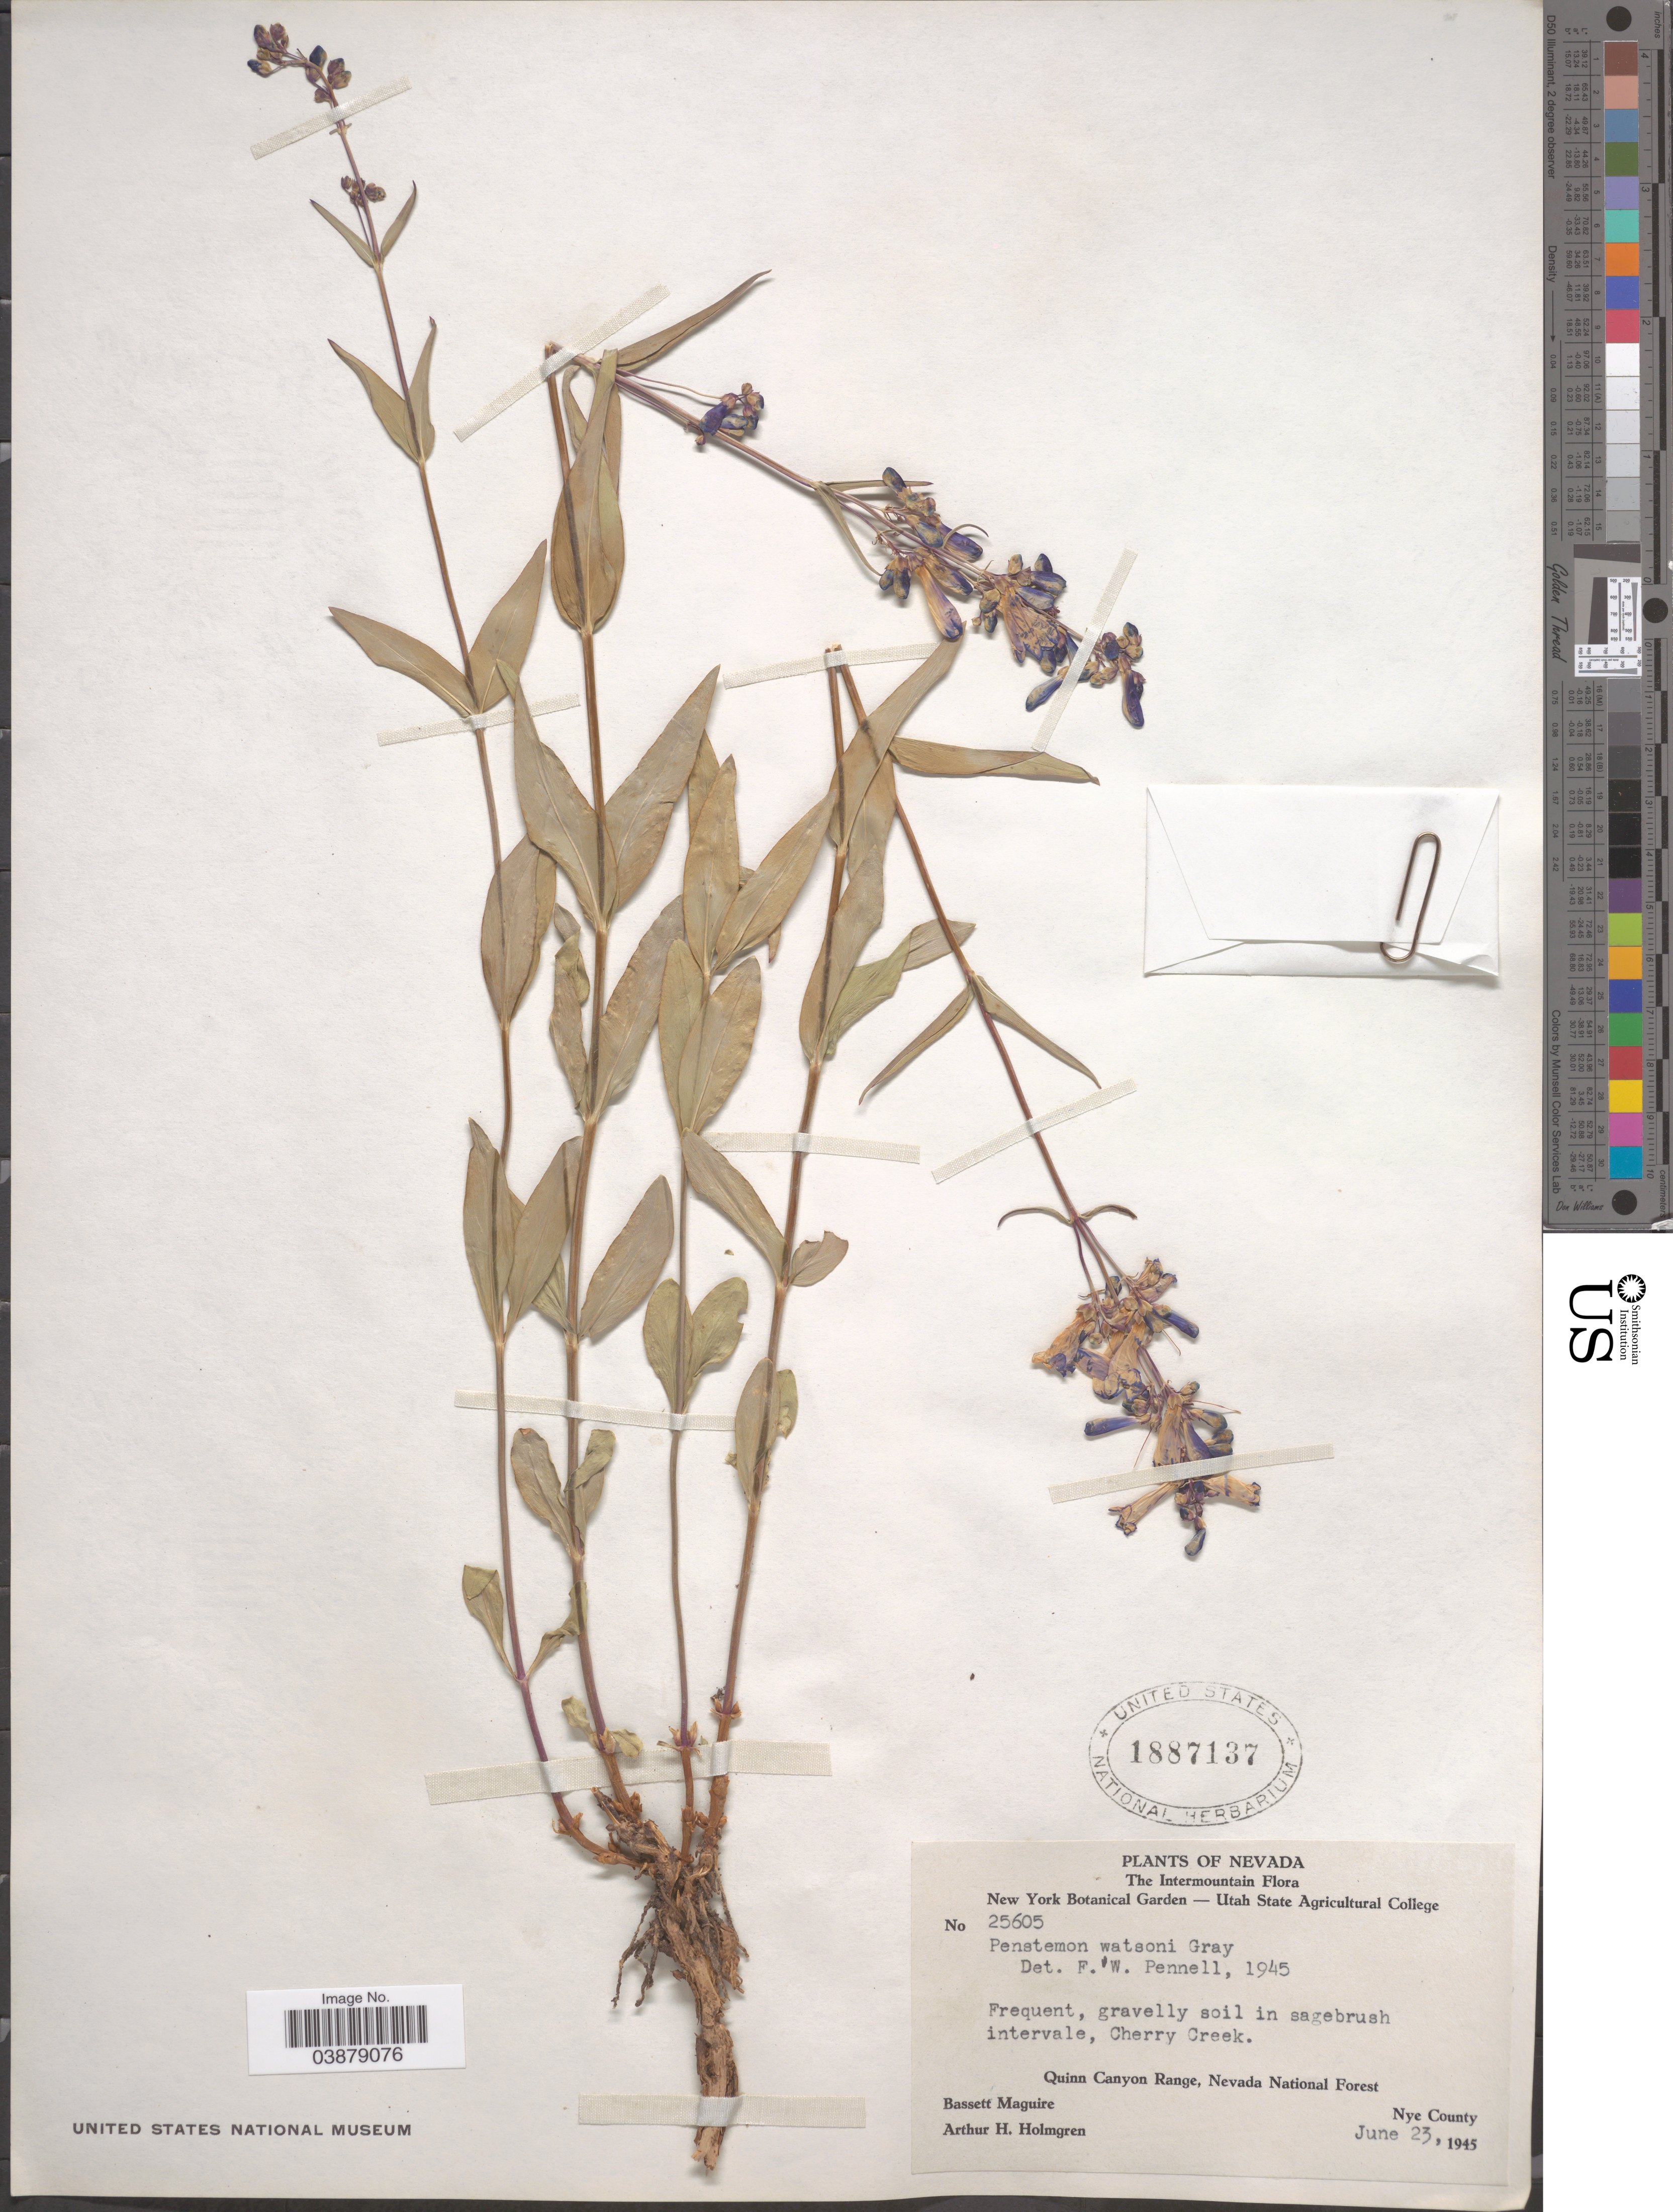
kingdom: Plantae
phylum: Tracheophyta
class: Magnoliopsida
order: Lamiales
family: Plantaginaceae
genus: Penstemon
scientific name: Penstemon watsonii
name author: A. Gray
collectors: B. Maguire & A. H. Holmgren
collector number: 25605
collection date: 1945-06-23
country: United States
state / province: Nevada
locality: The Intermountain. Cherry Creek. Quinn Canyon Range, Nevada National Forest. Nye County.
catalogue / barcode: US 1887137